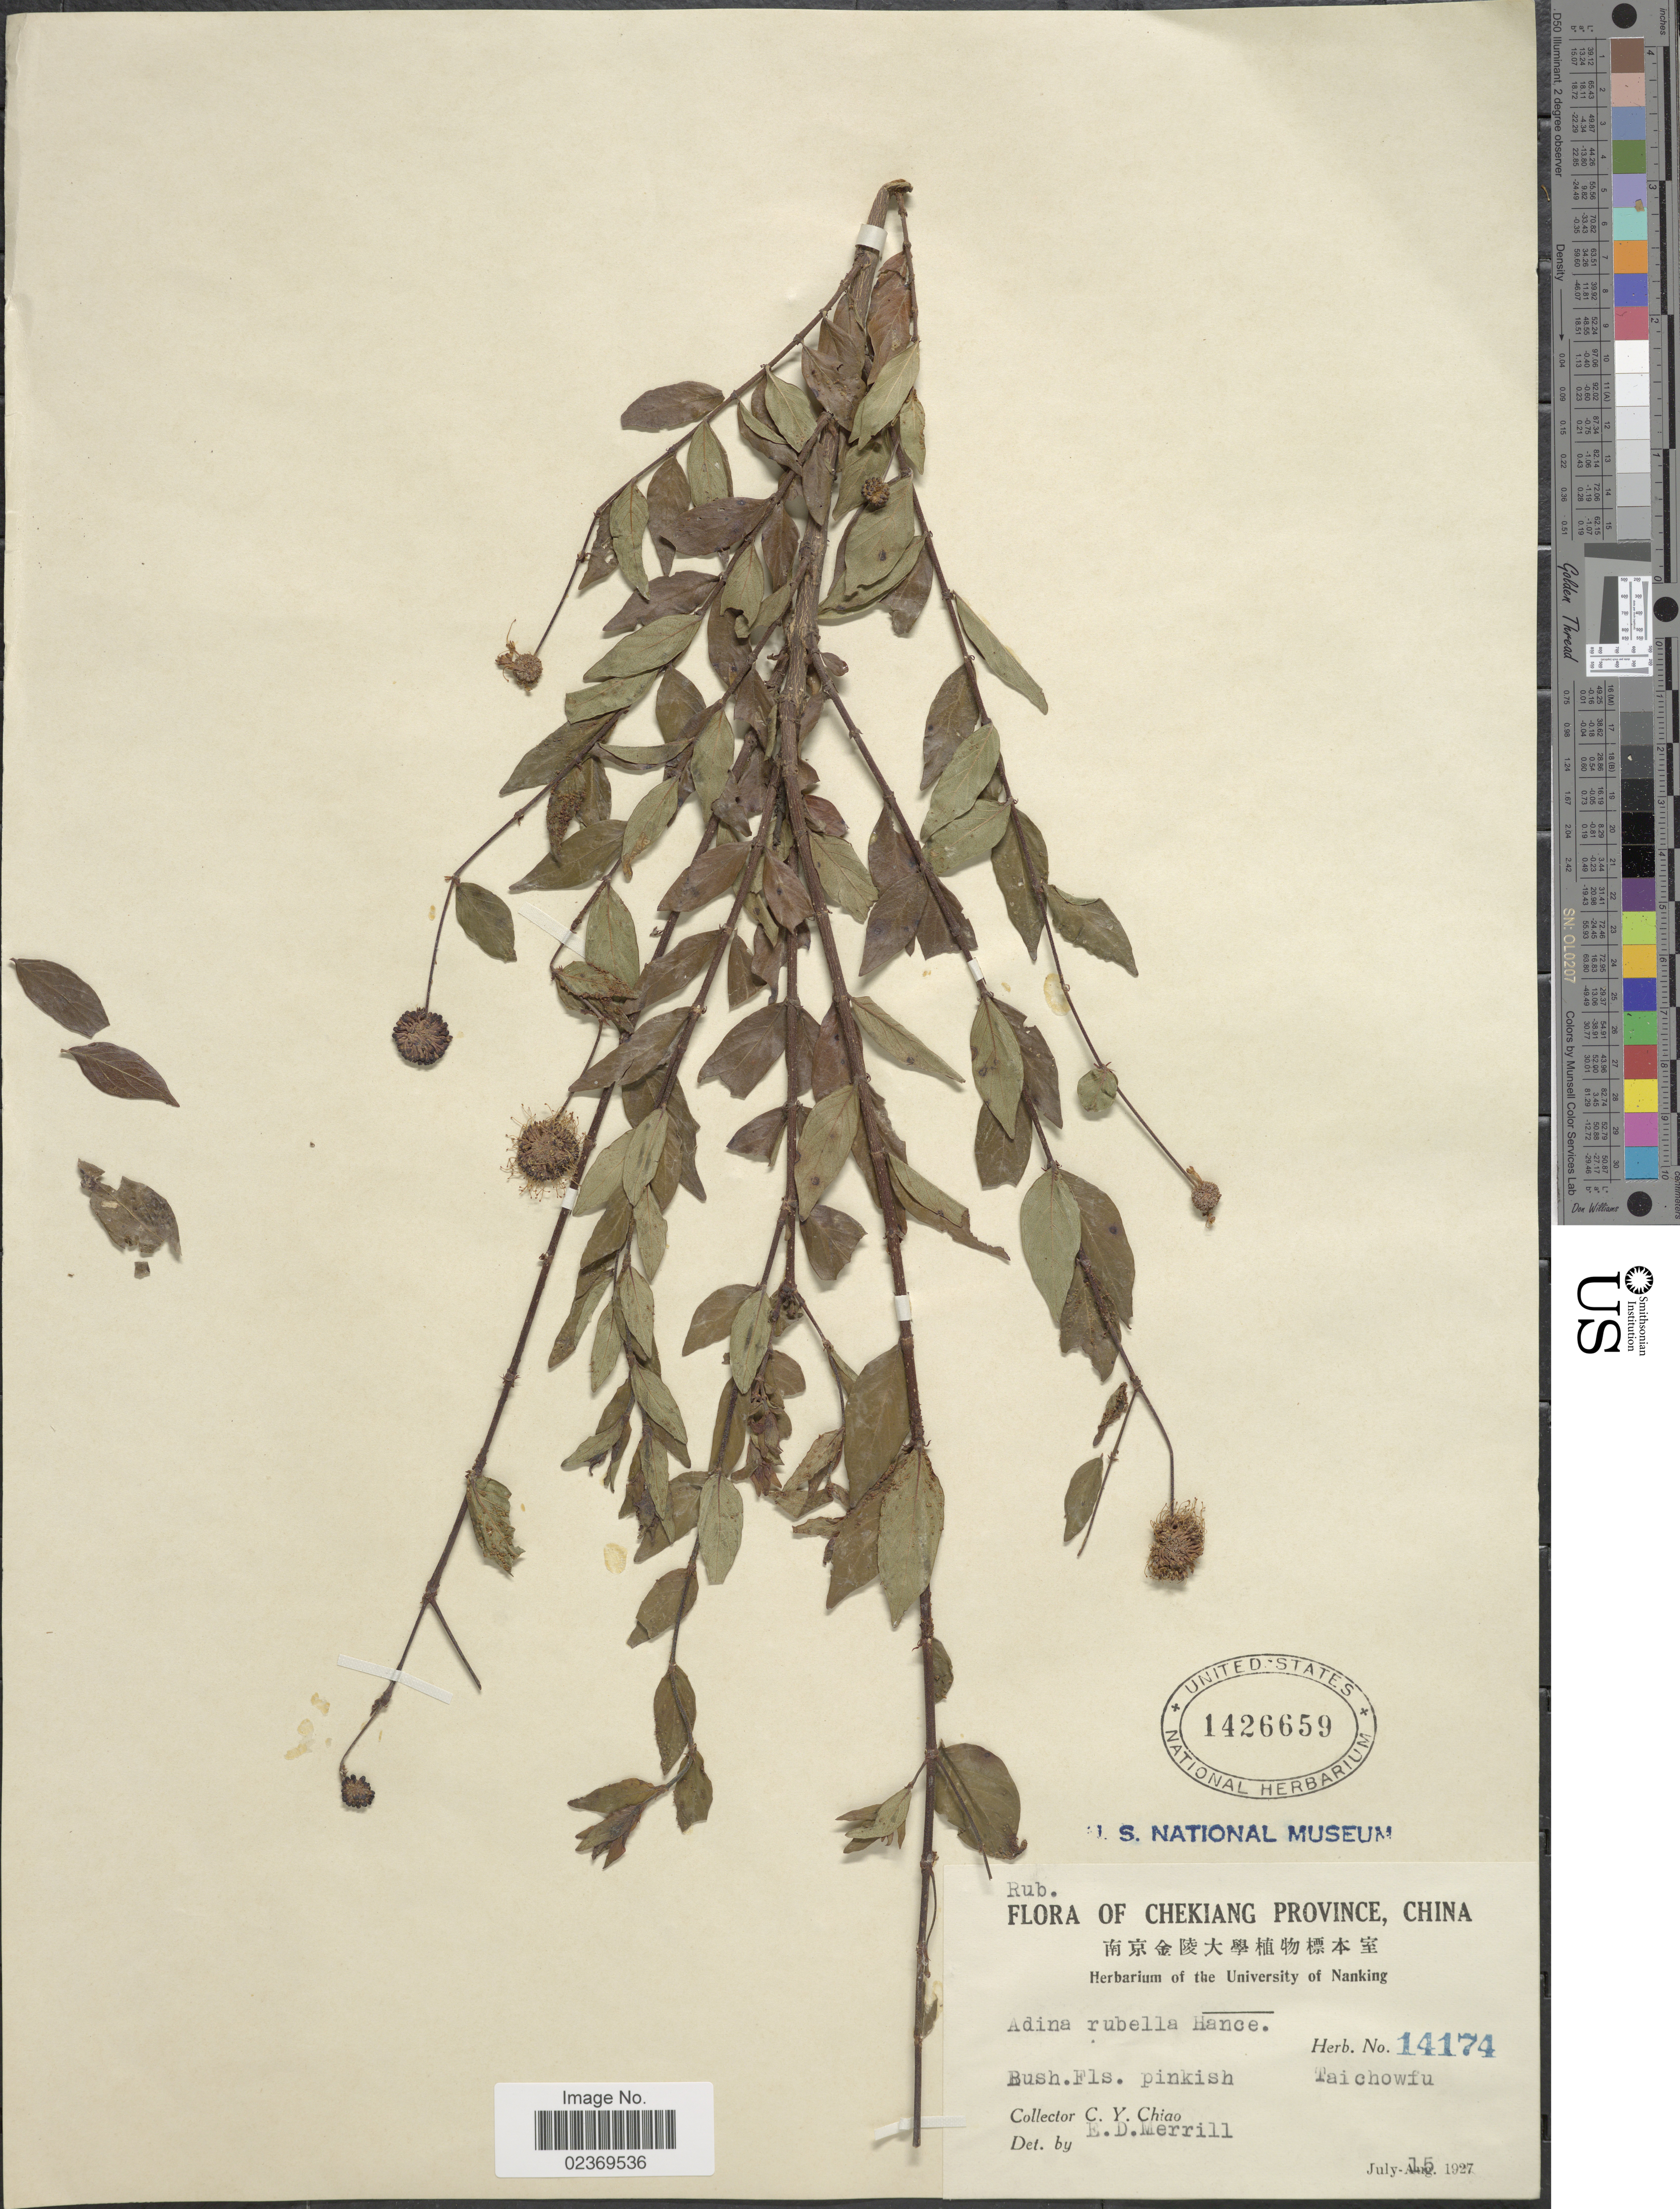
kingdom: Plantae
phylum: Tracheophyta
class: Magnoliopsida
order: Gentianales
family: Rubiaceae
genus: Adina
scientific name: Adina rubella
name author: Hance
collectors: C. Y. Chiao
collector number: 14174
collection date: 1927-07-15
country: China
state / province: Zhejiang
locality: Chekiang Province, Taichowfu.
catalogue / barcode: US 1426659